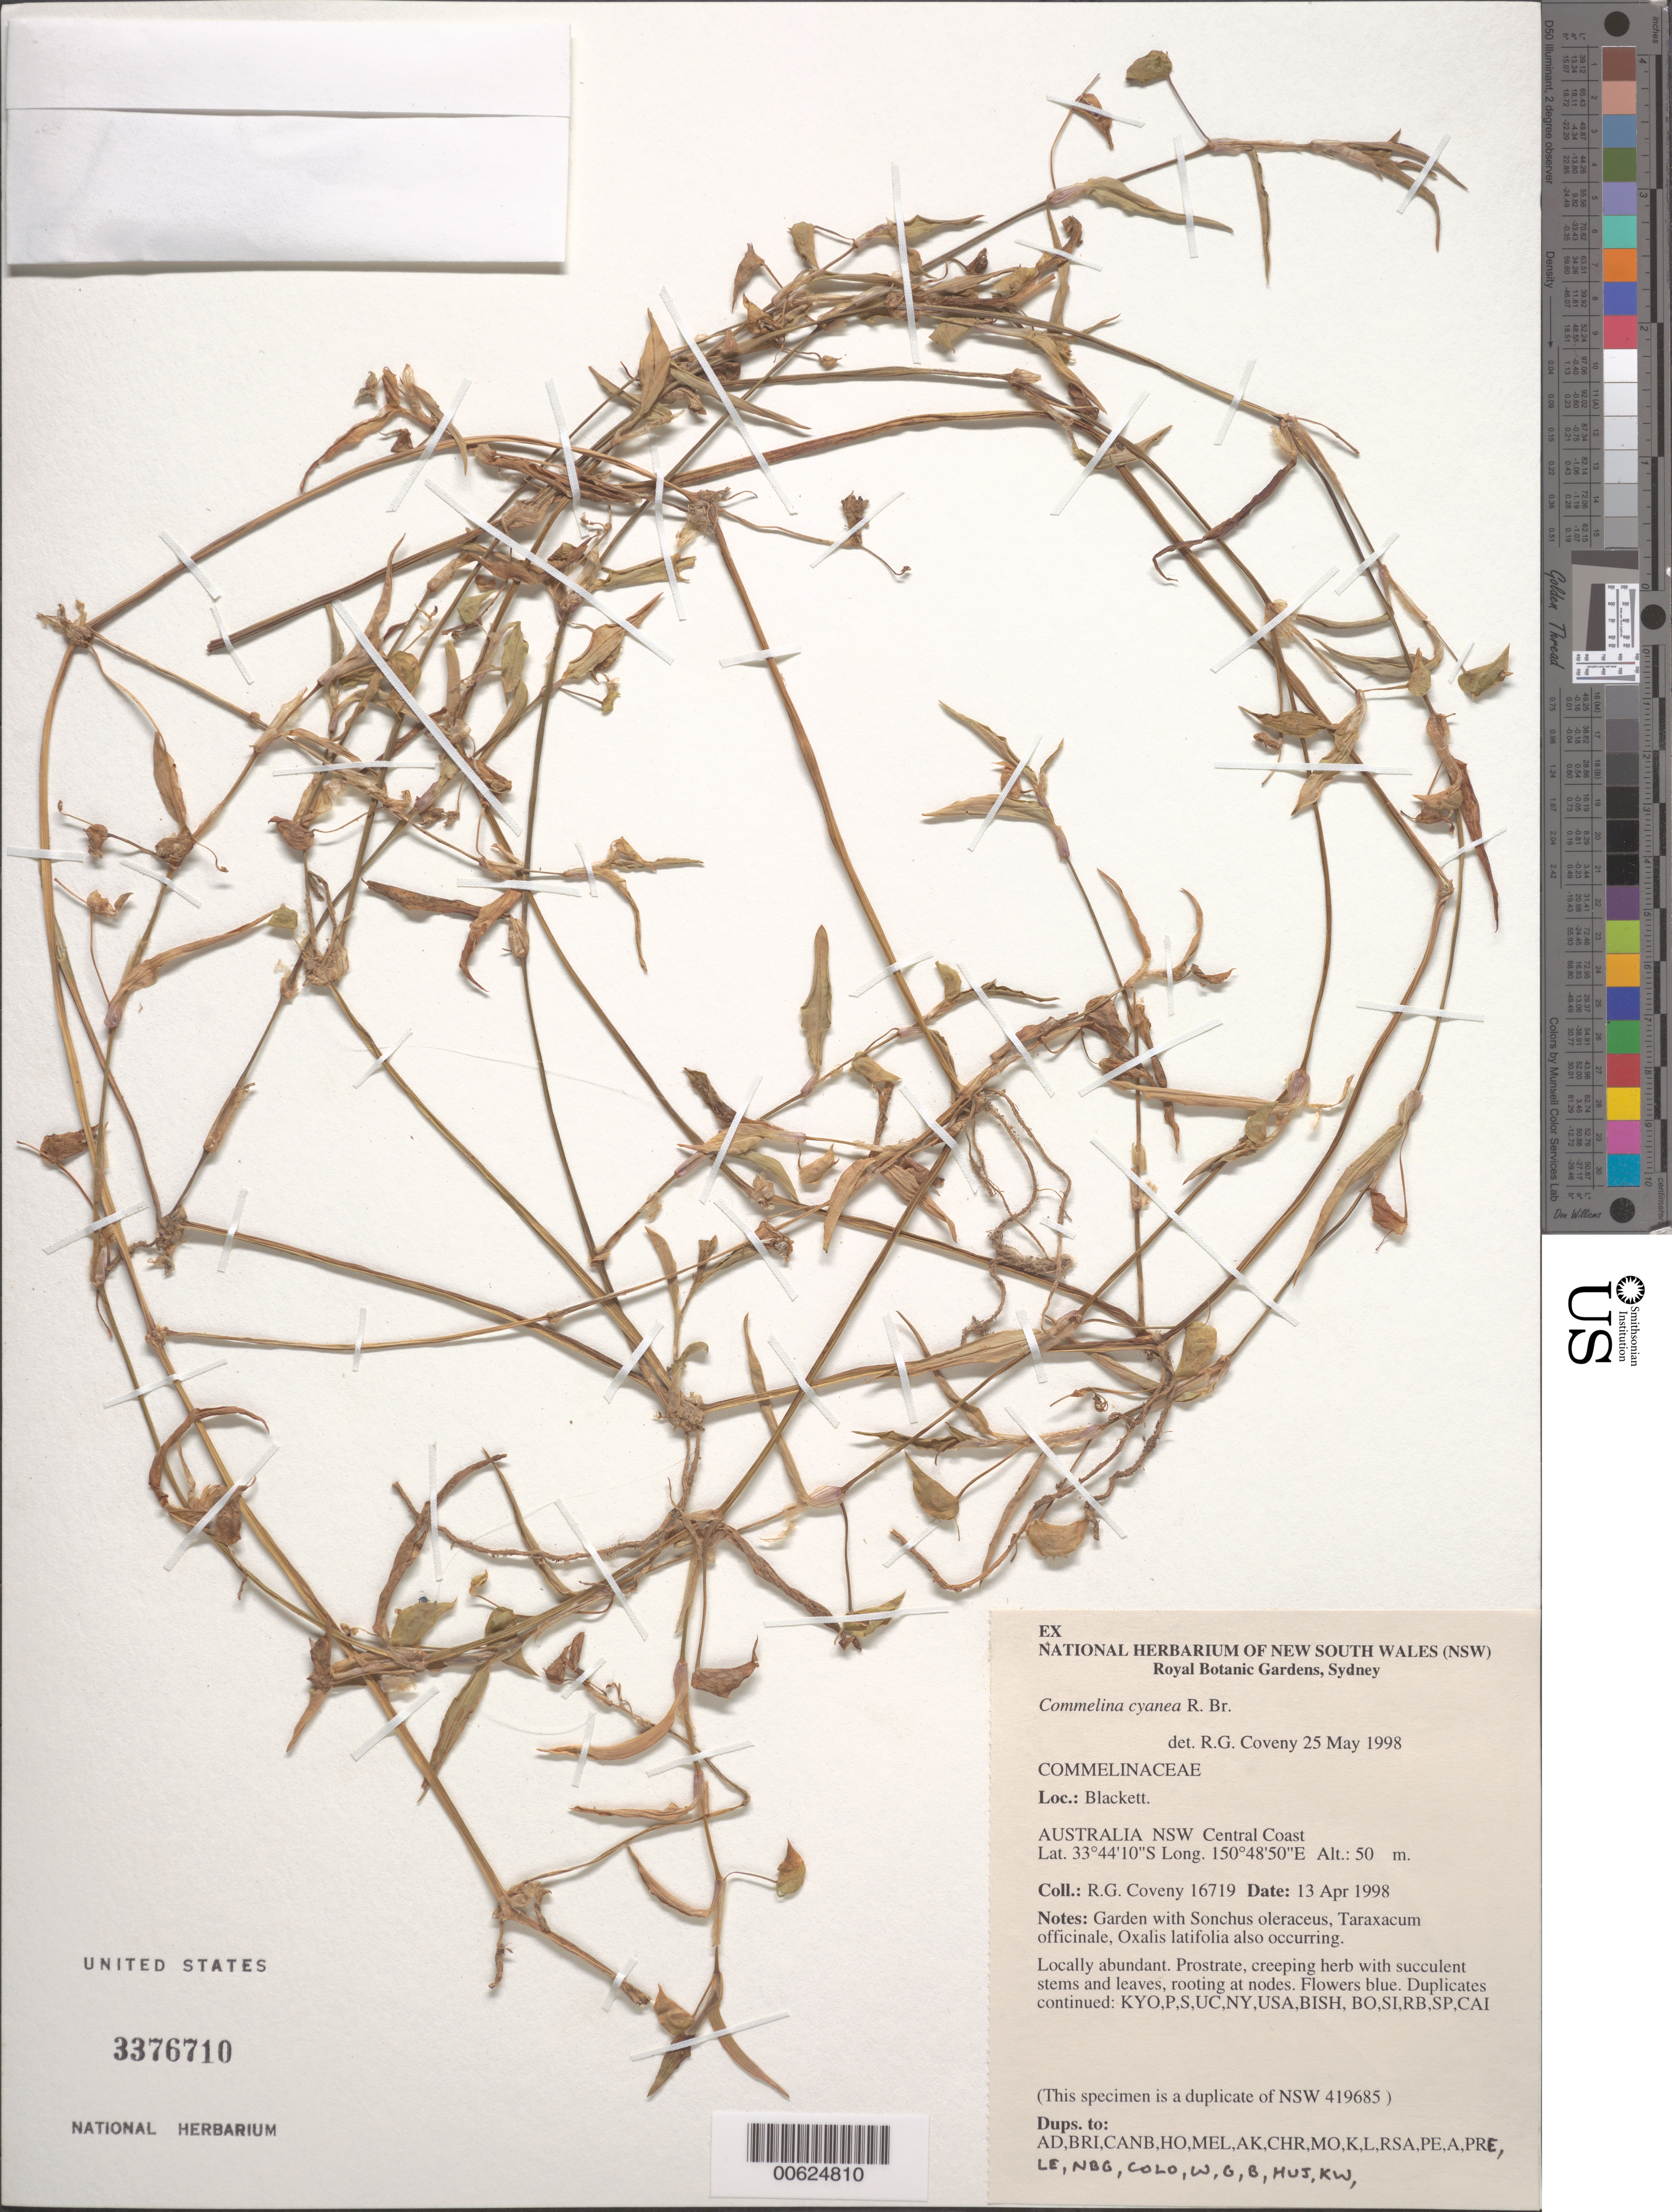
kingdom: Plantae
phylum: Tracheophyta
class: Liliopsida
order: Commelinales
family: Commelinaceae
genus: Commelina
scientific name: Commelina cyanea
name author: R. Br.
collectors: R. Coveny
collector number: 16719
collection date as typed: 13 Apr 1998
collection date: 1998-04-13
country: Australia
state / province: New South Wales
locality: Nsw central coast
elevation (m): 50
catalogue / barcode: US 3376710